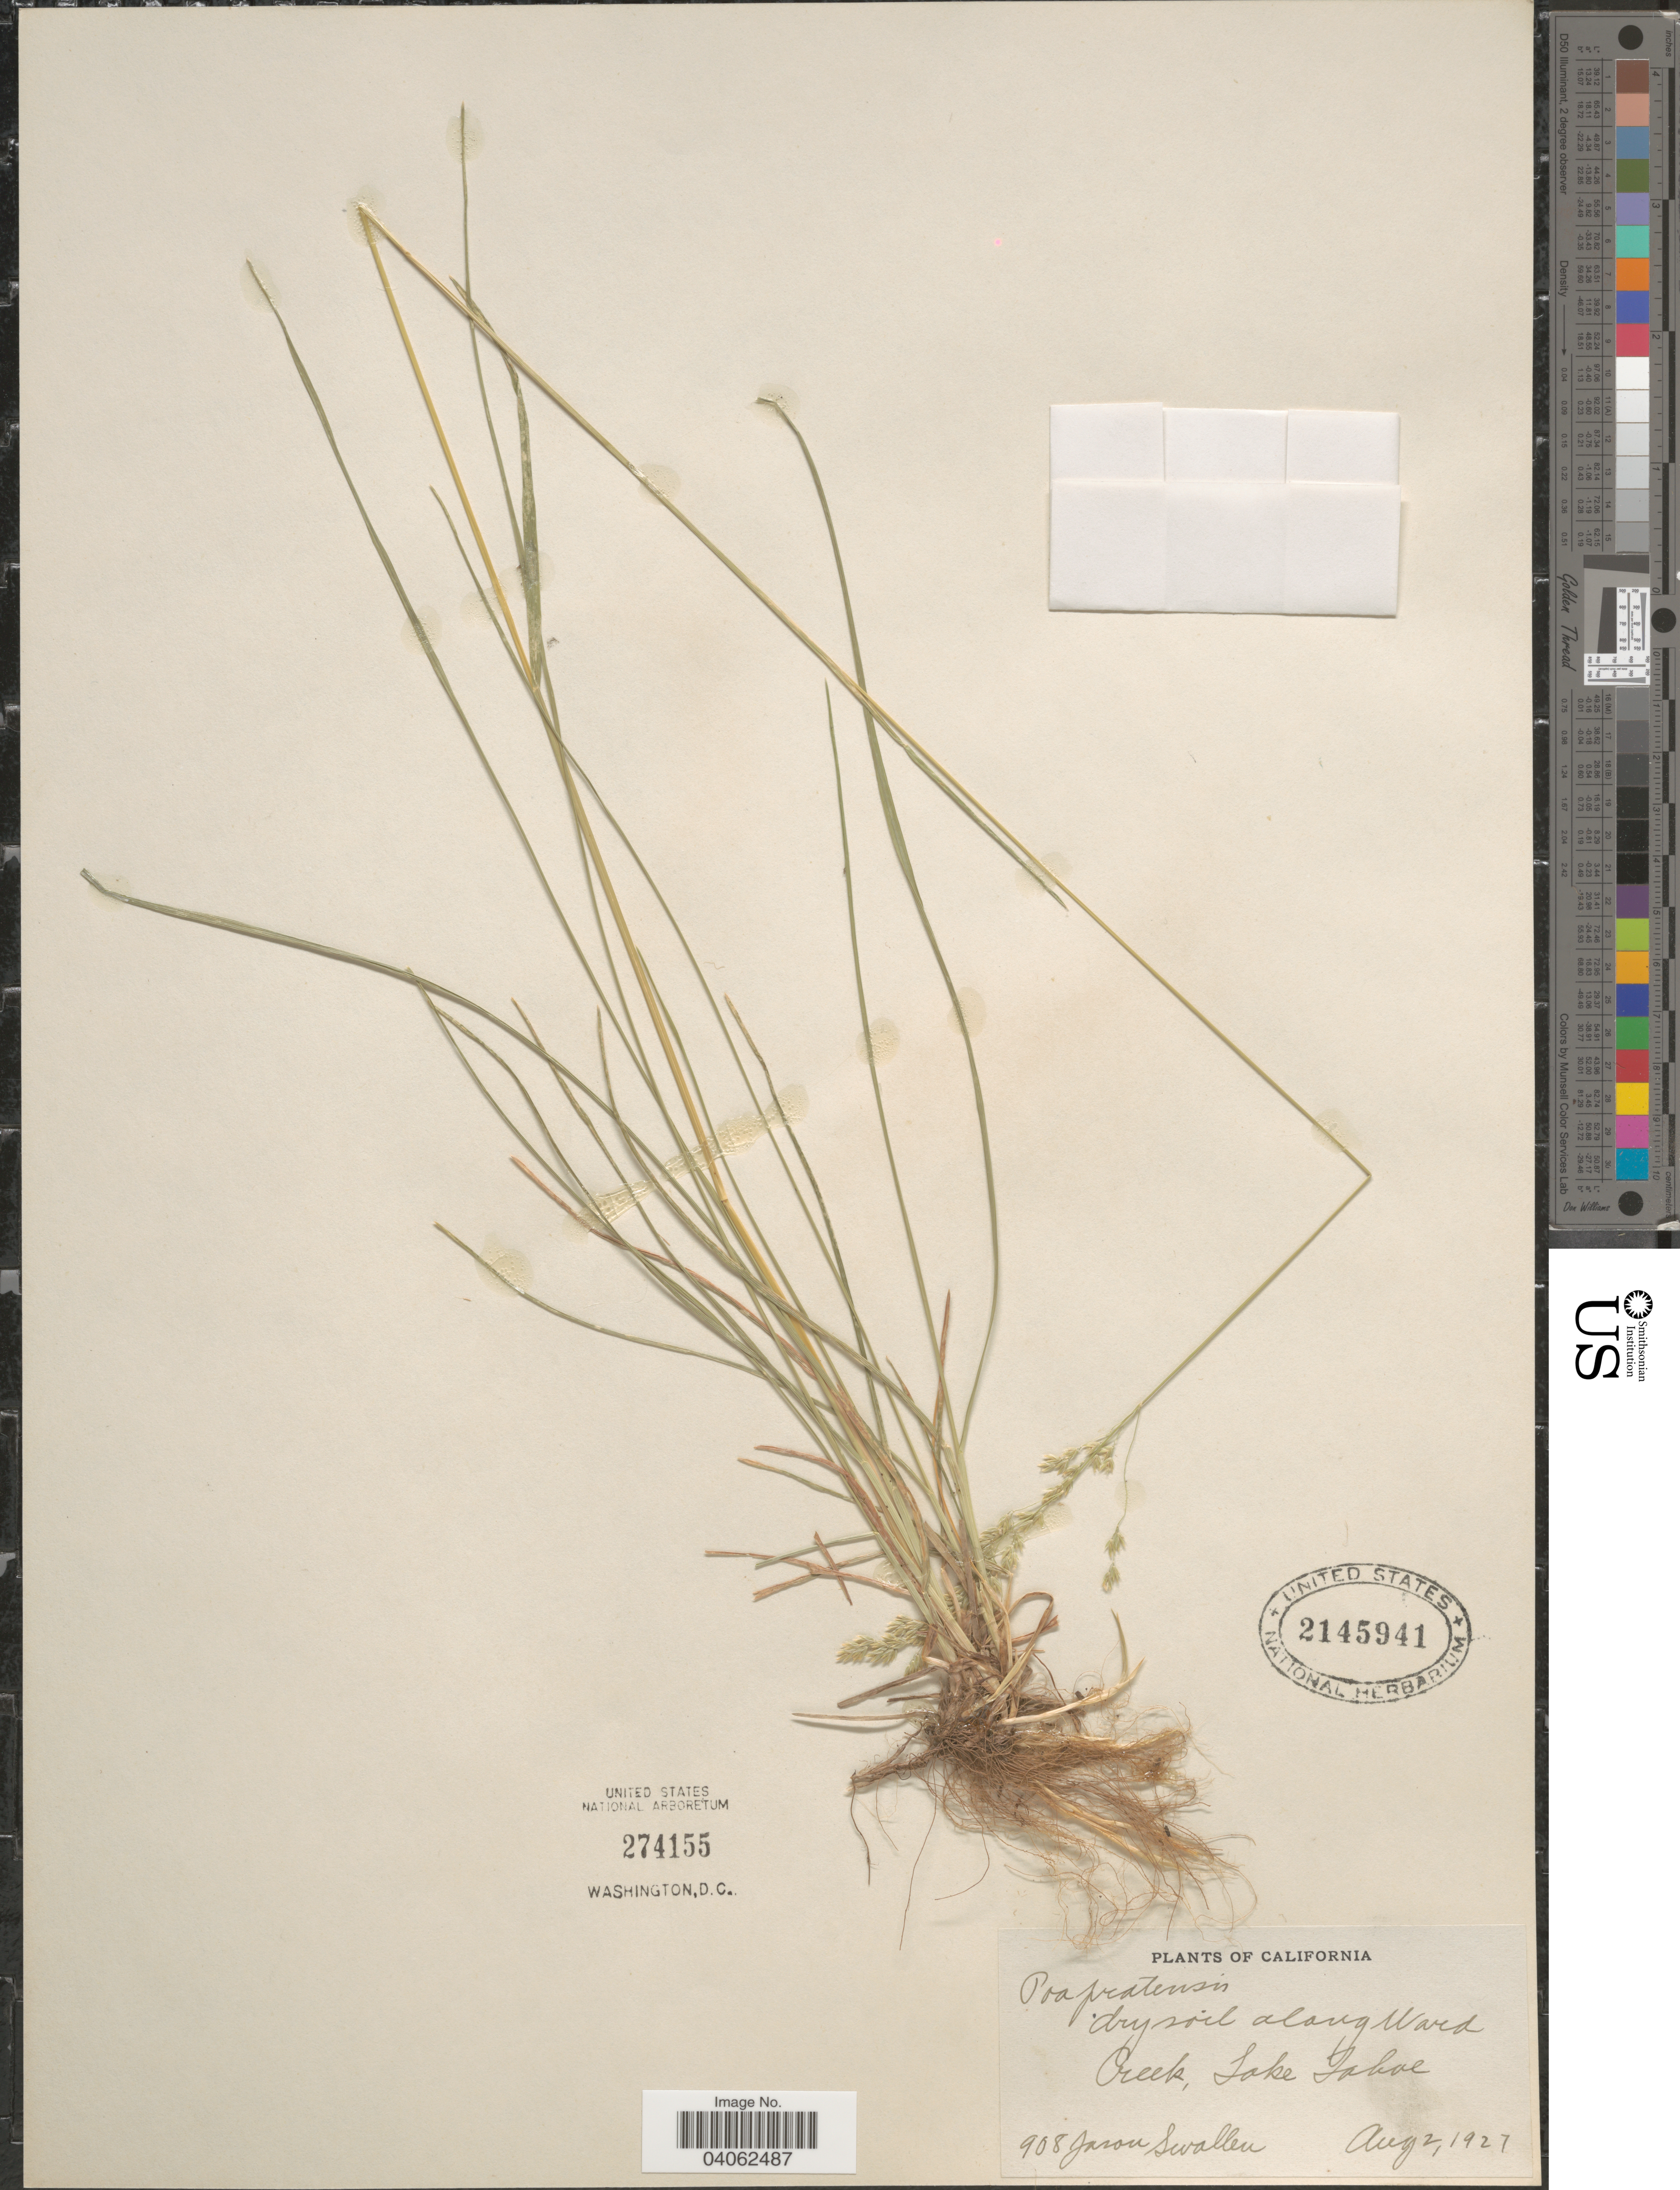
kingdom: Plantae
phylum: Tracheophyta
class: Liliopsida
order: Poales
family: Poaceae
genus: Poa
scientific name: Poa pratensis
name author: L.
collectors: J. R. Swallen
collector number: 908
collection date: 1927-08-02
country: United States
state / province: California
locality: Along Ward Creek, Lake Tahoe.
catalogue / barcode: US 2145941